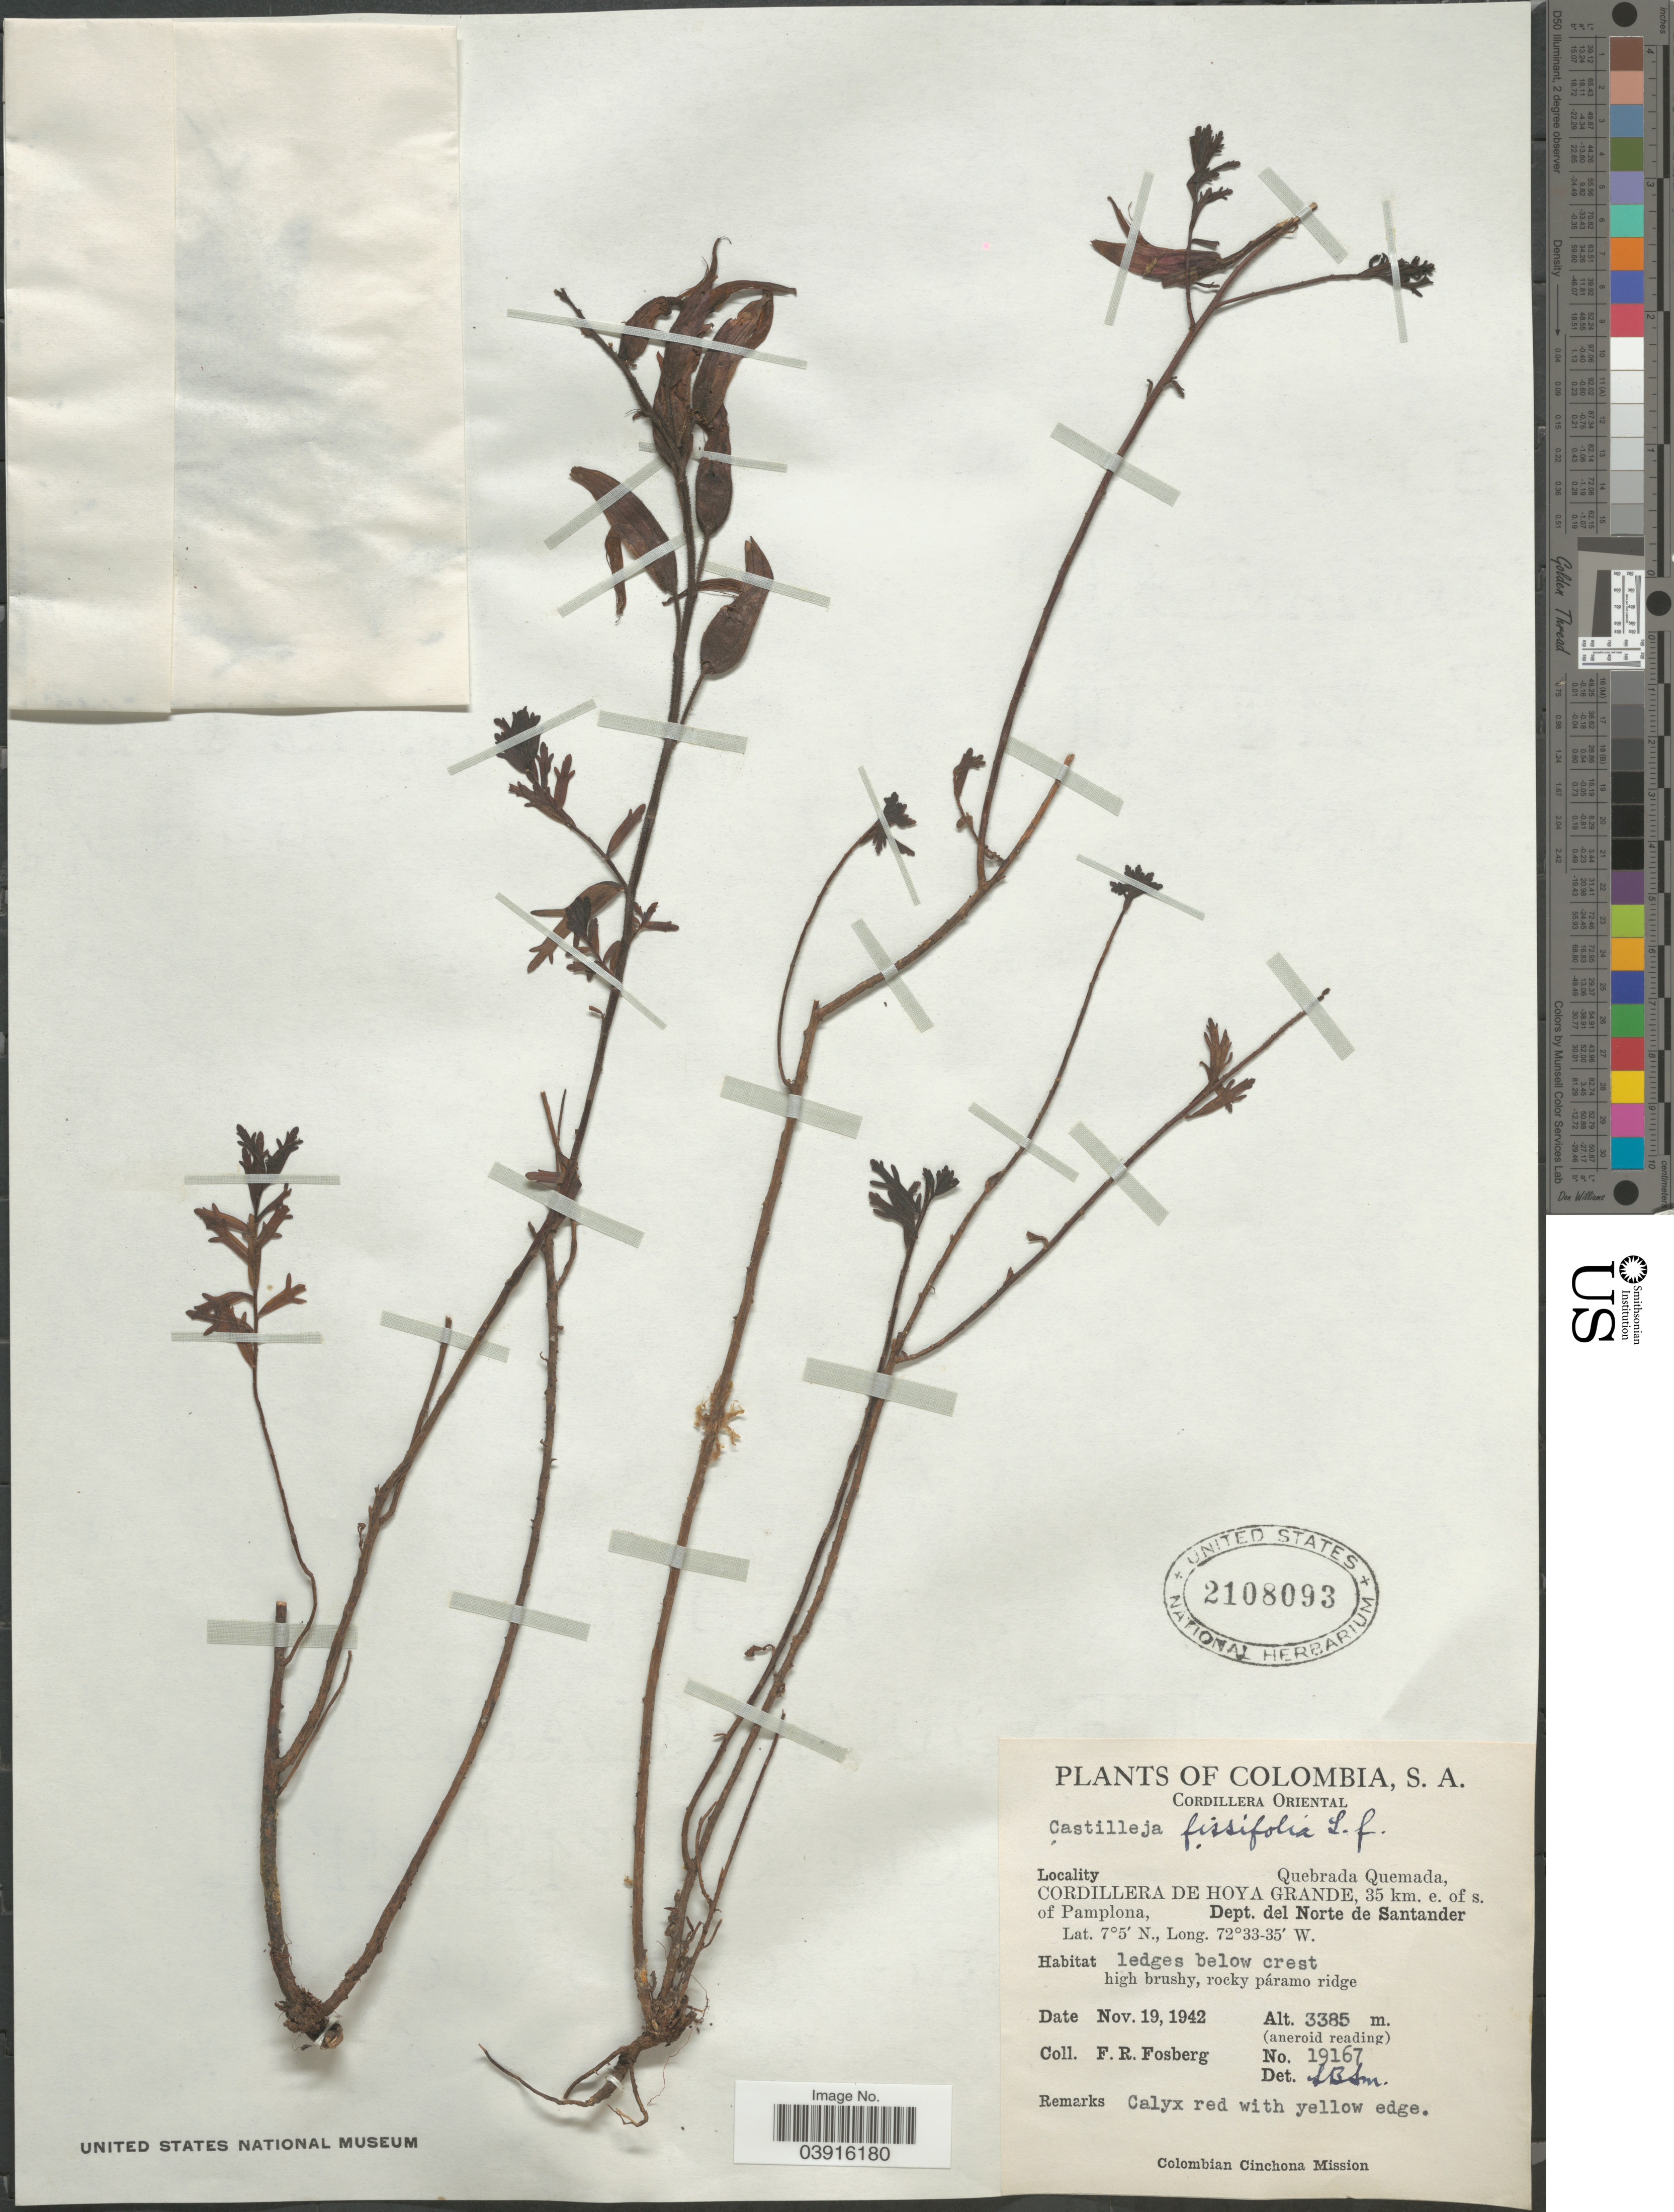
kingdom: Plantae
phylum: Tracheophyta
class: Magnoliopsida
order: Lamiales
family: Orobanchaceae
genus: Castilleja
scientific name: Castilleja fissifolia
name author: L. f.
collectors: F. R. Fosberg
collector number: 19167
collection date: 1942-11-19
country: Colombia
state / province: Norte de Santander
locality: Cordillera Oriental. Quebrada Quemada, Cordillera de Hoya Grande, 35 km. e. of s. of Pamplona, Dept. del Norte de Santander.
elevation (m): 3385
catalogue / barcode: US 2108093